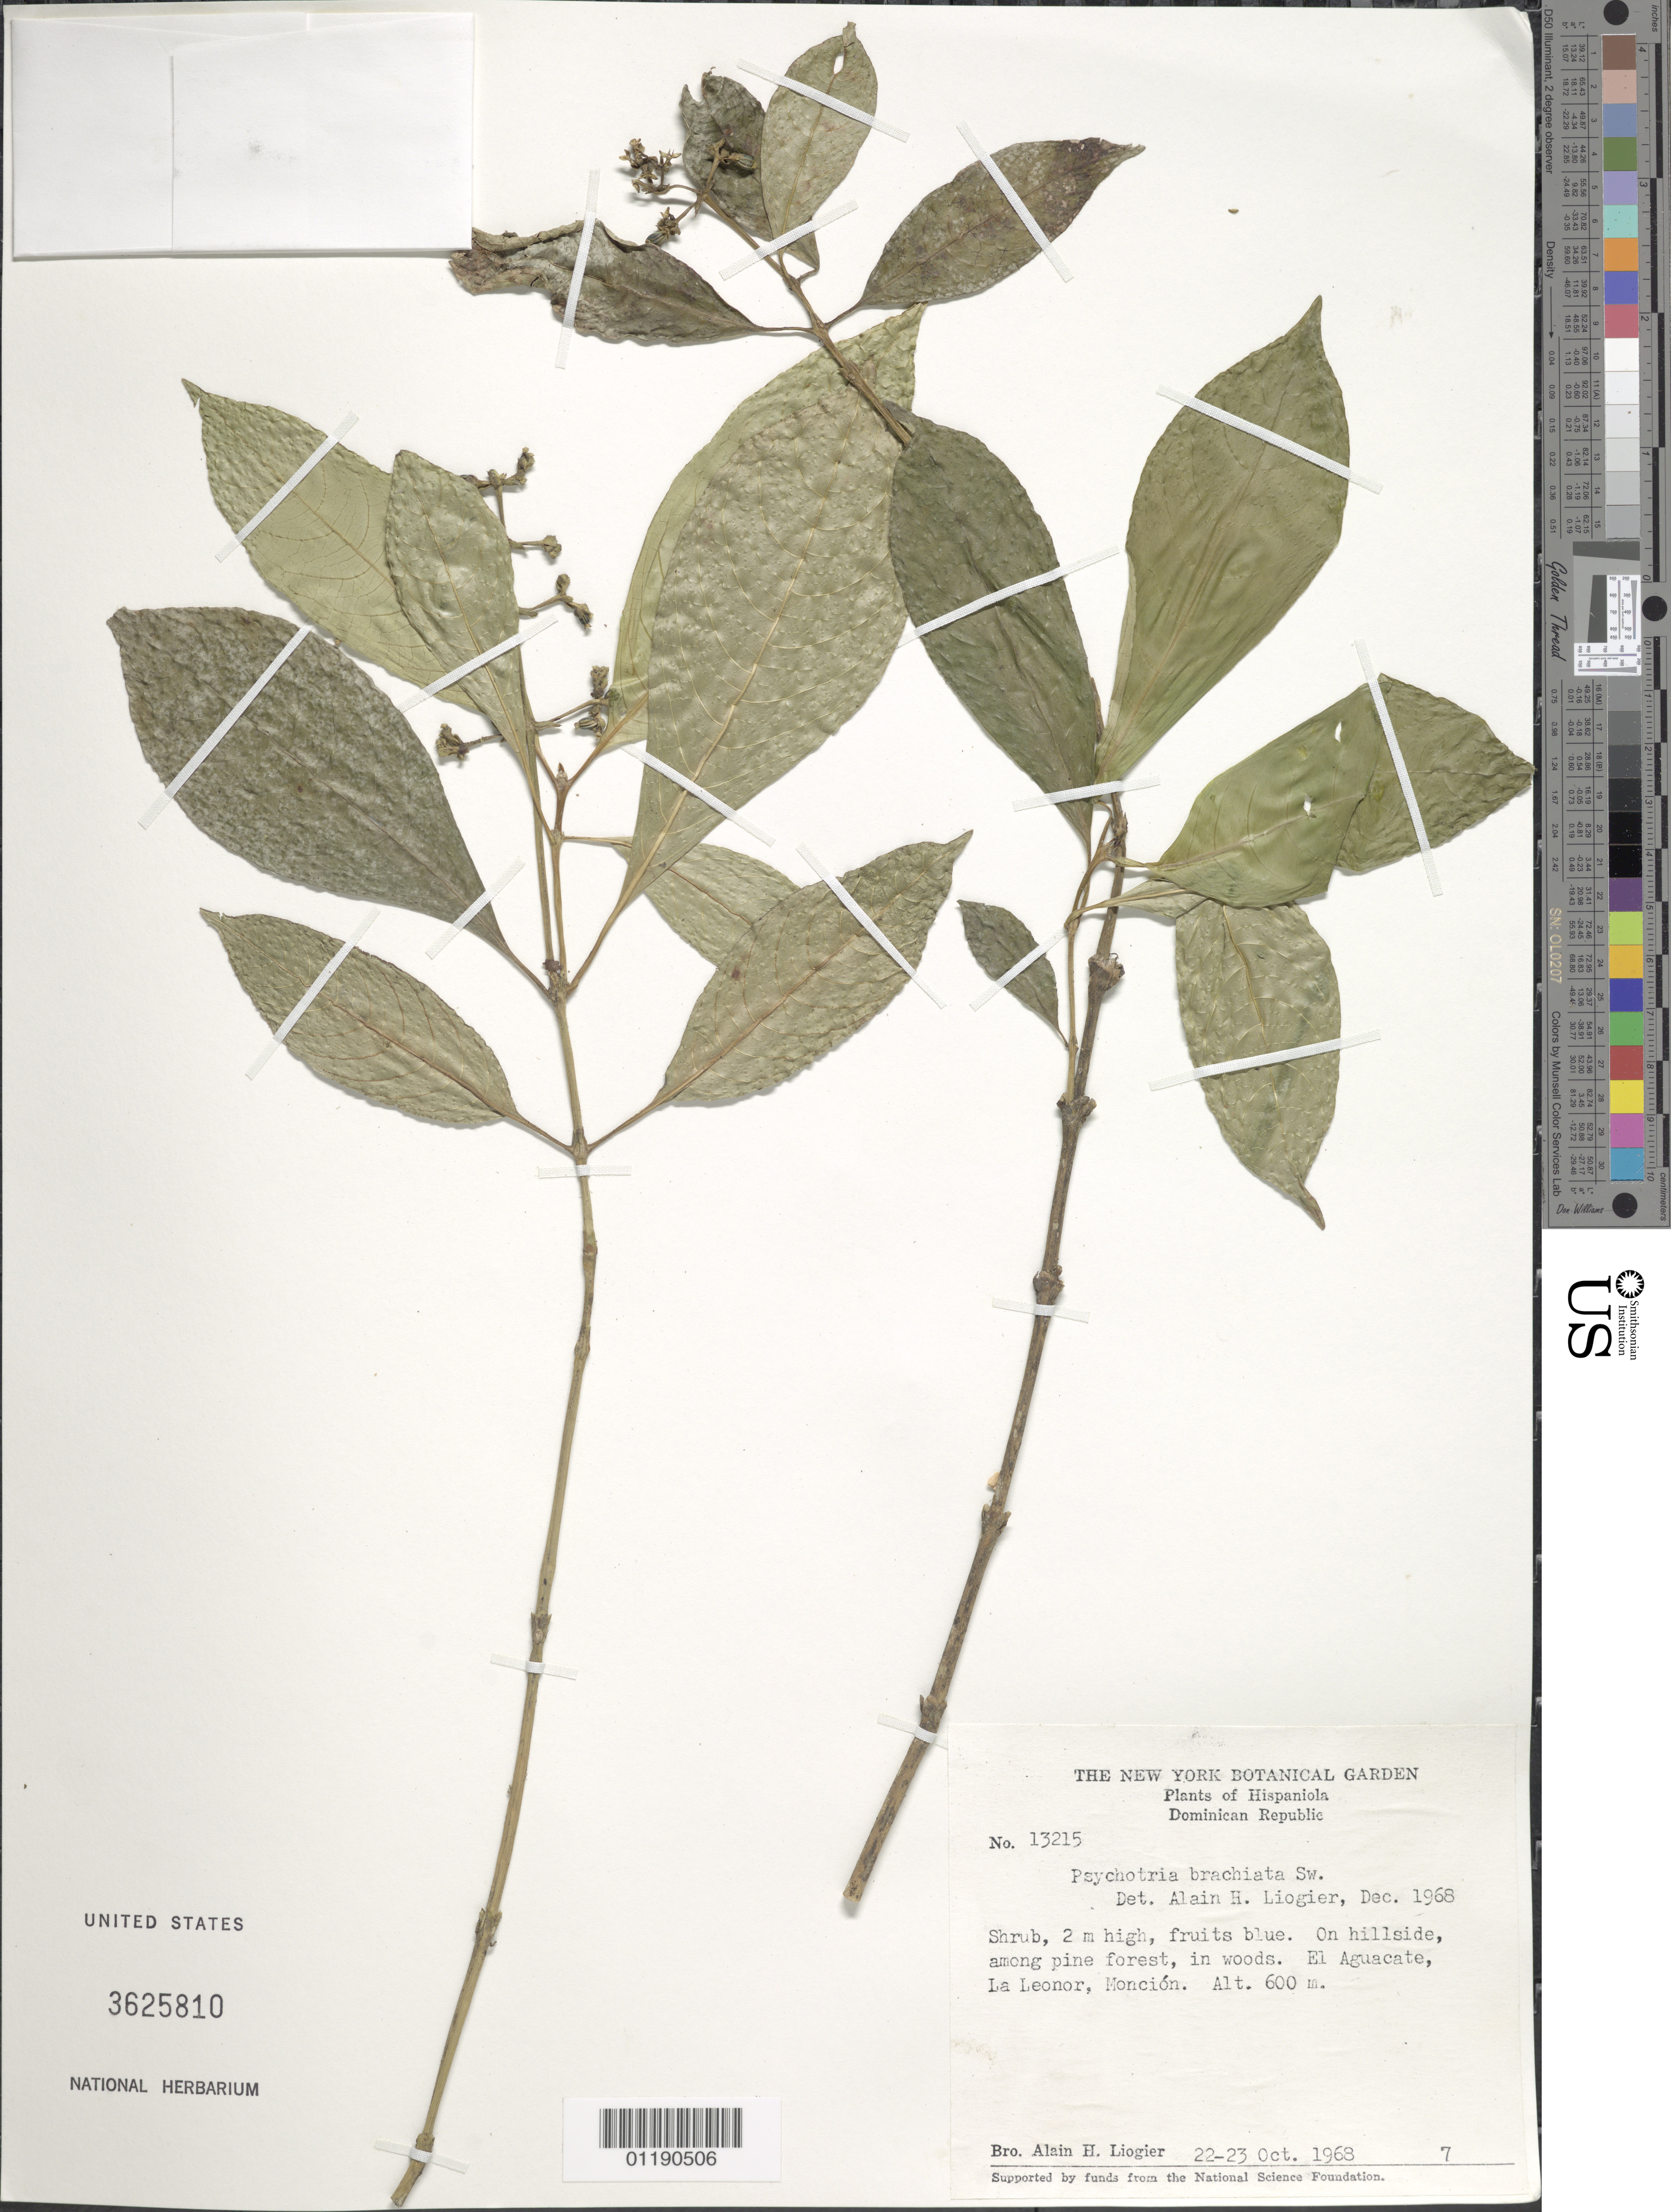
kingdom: Plantae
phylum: Tracheophyta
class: Magnoliopsida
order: Gentianales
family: Rubiaceae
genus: Psychotria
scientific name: Psychotria brachiata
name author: Sw.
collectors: A. H. Liogier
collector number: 13215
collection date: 1968-10-22/1968-10-23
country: Dominican Republic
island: Hispaniola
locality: El Aguacate, La Leonor, Moncion.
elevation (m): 600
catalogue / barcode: US 3625810